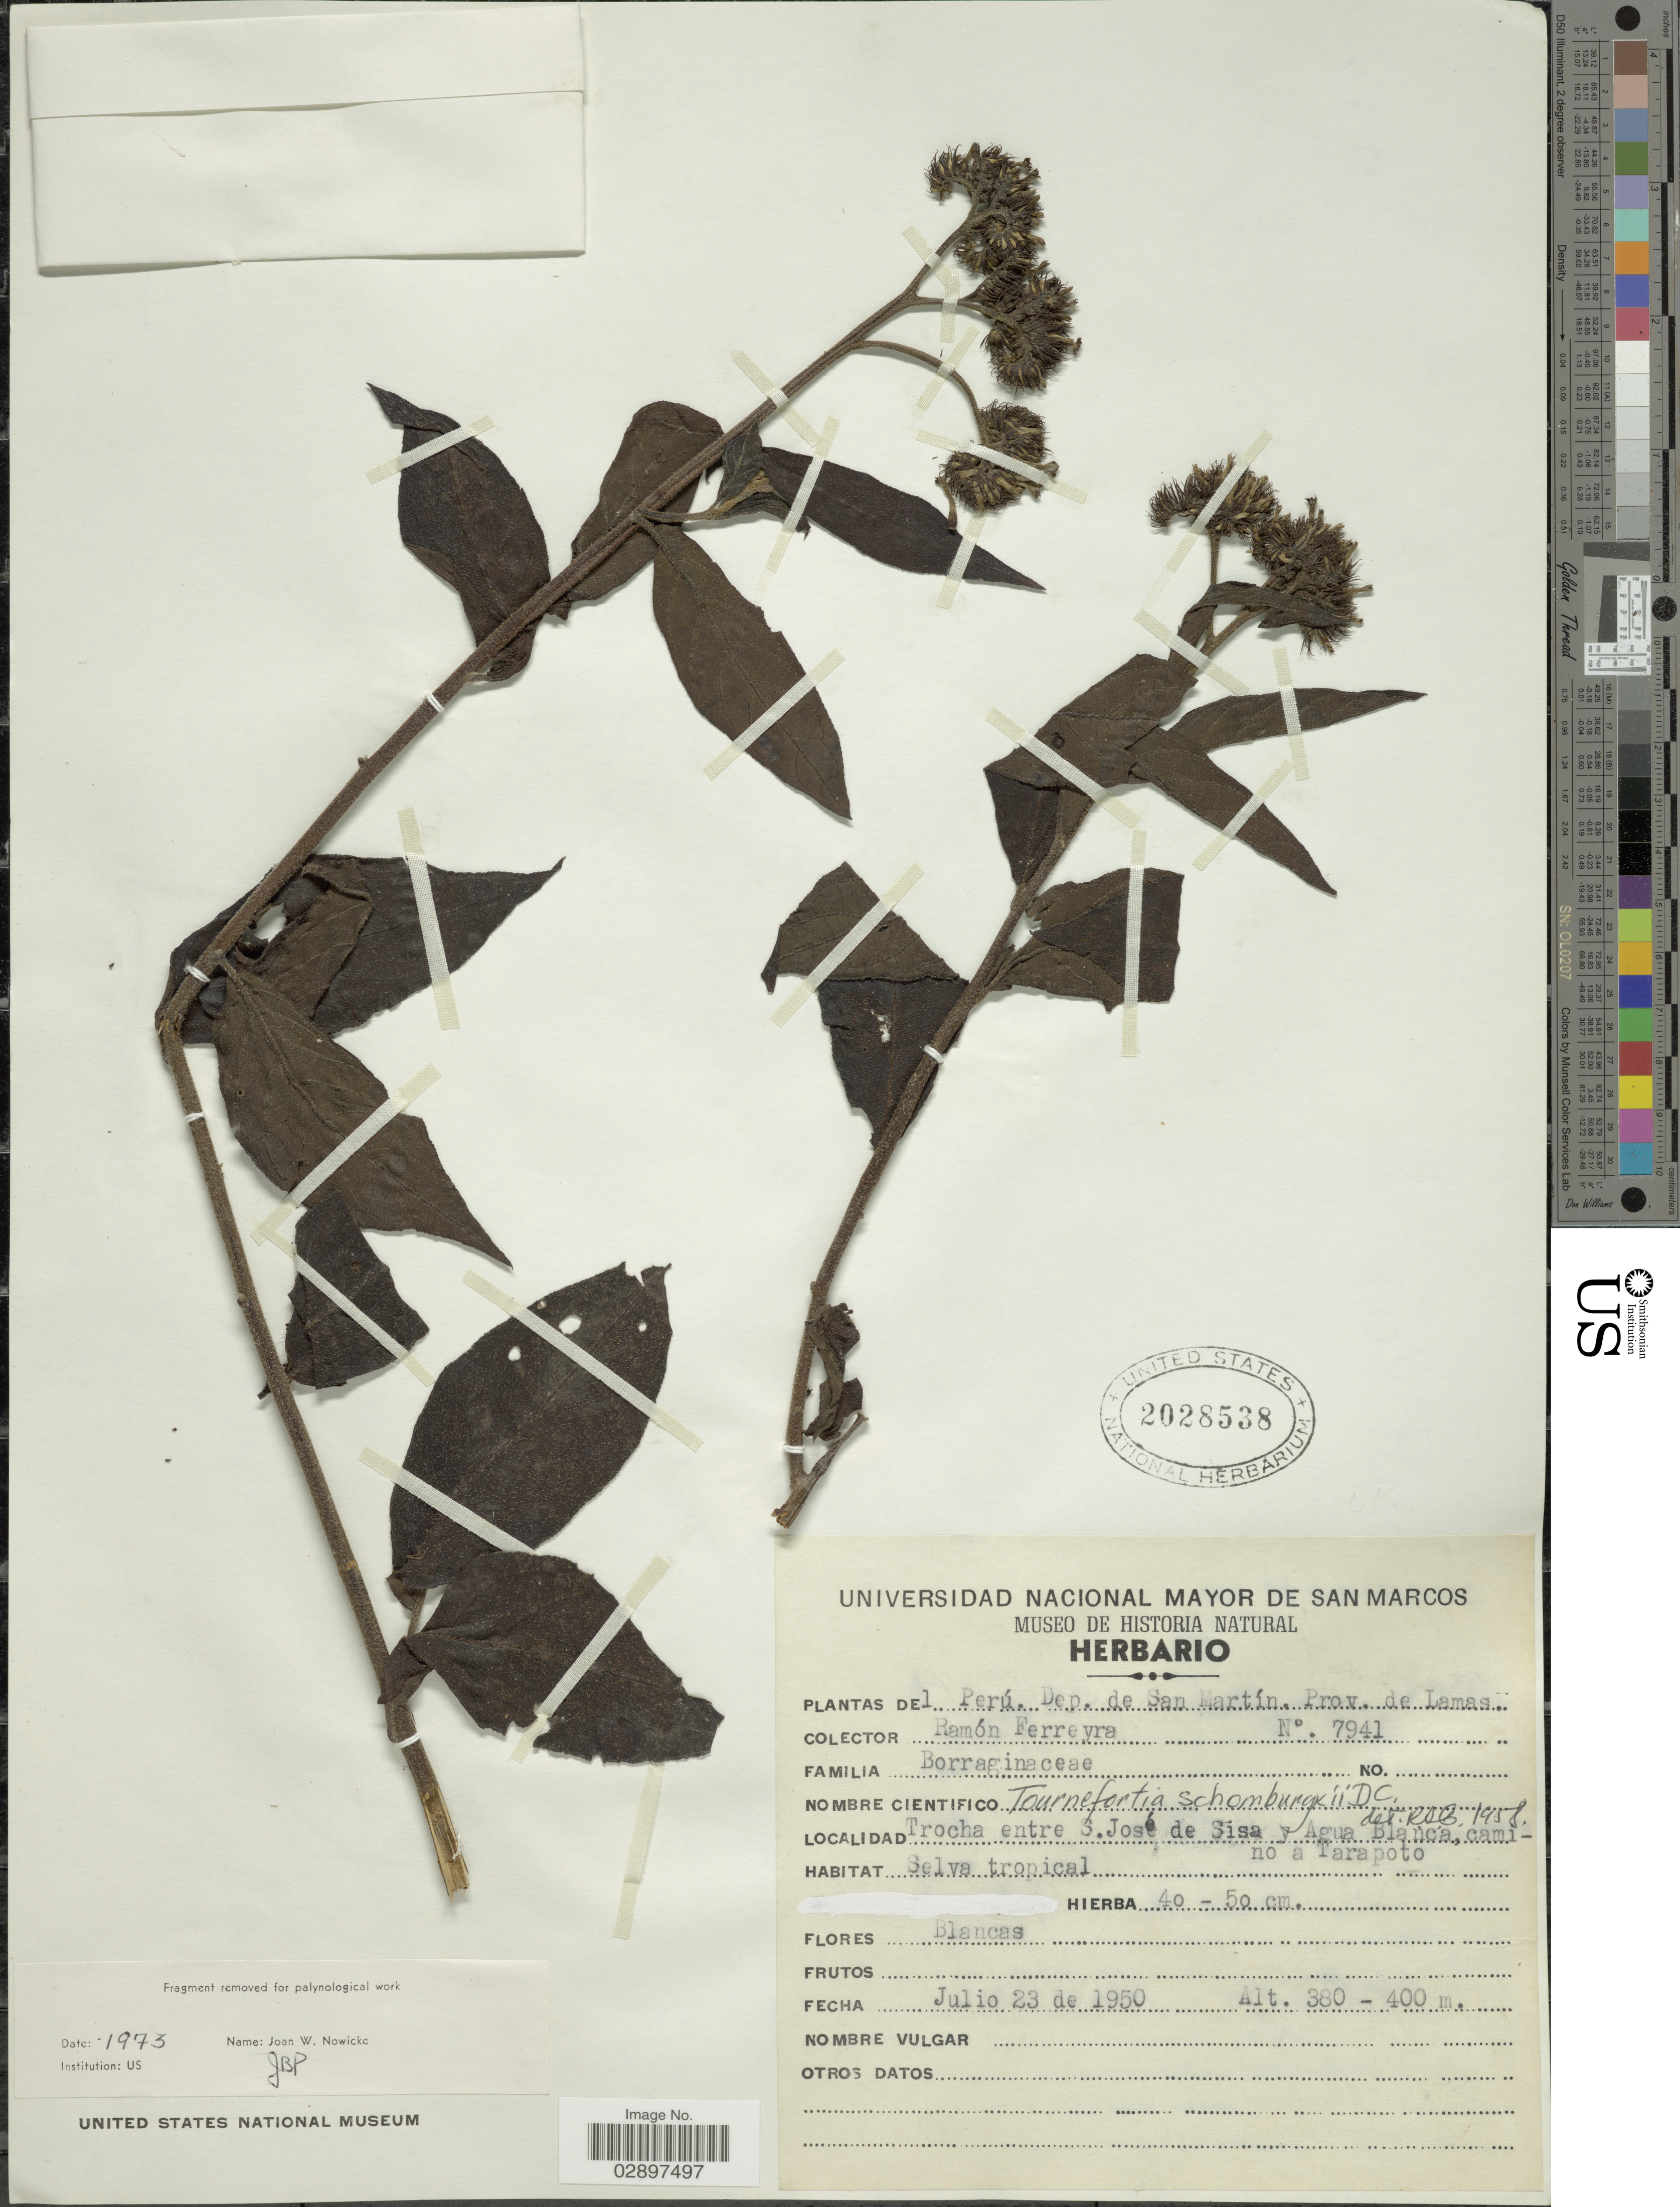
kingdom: Plantae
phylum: Tracheophyta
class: Magnoliopsida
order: Boraginales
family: Heliotropiaceae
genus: Tournefortia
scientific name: Tournefortia schomburgkii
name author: DC.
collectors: R. A. Ferreyra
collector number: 7941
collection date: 1950-07-23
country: Peru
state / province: San Martín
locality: Dep. de San Martín. Prov. de Lamas. Trocha entre S. José de Sisa y Agua Blanca, camino a Tarapoto.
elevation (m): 380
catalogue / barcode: US 2028538